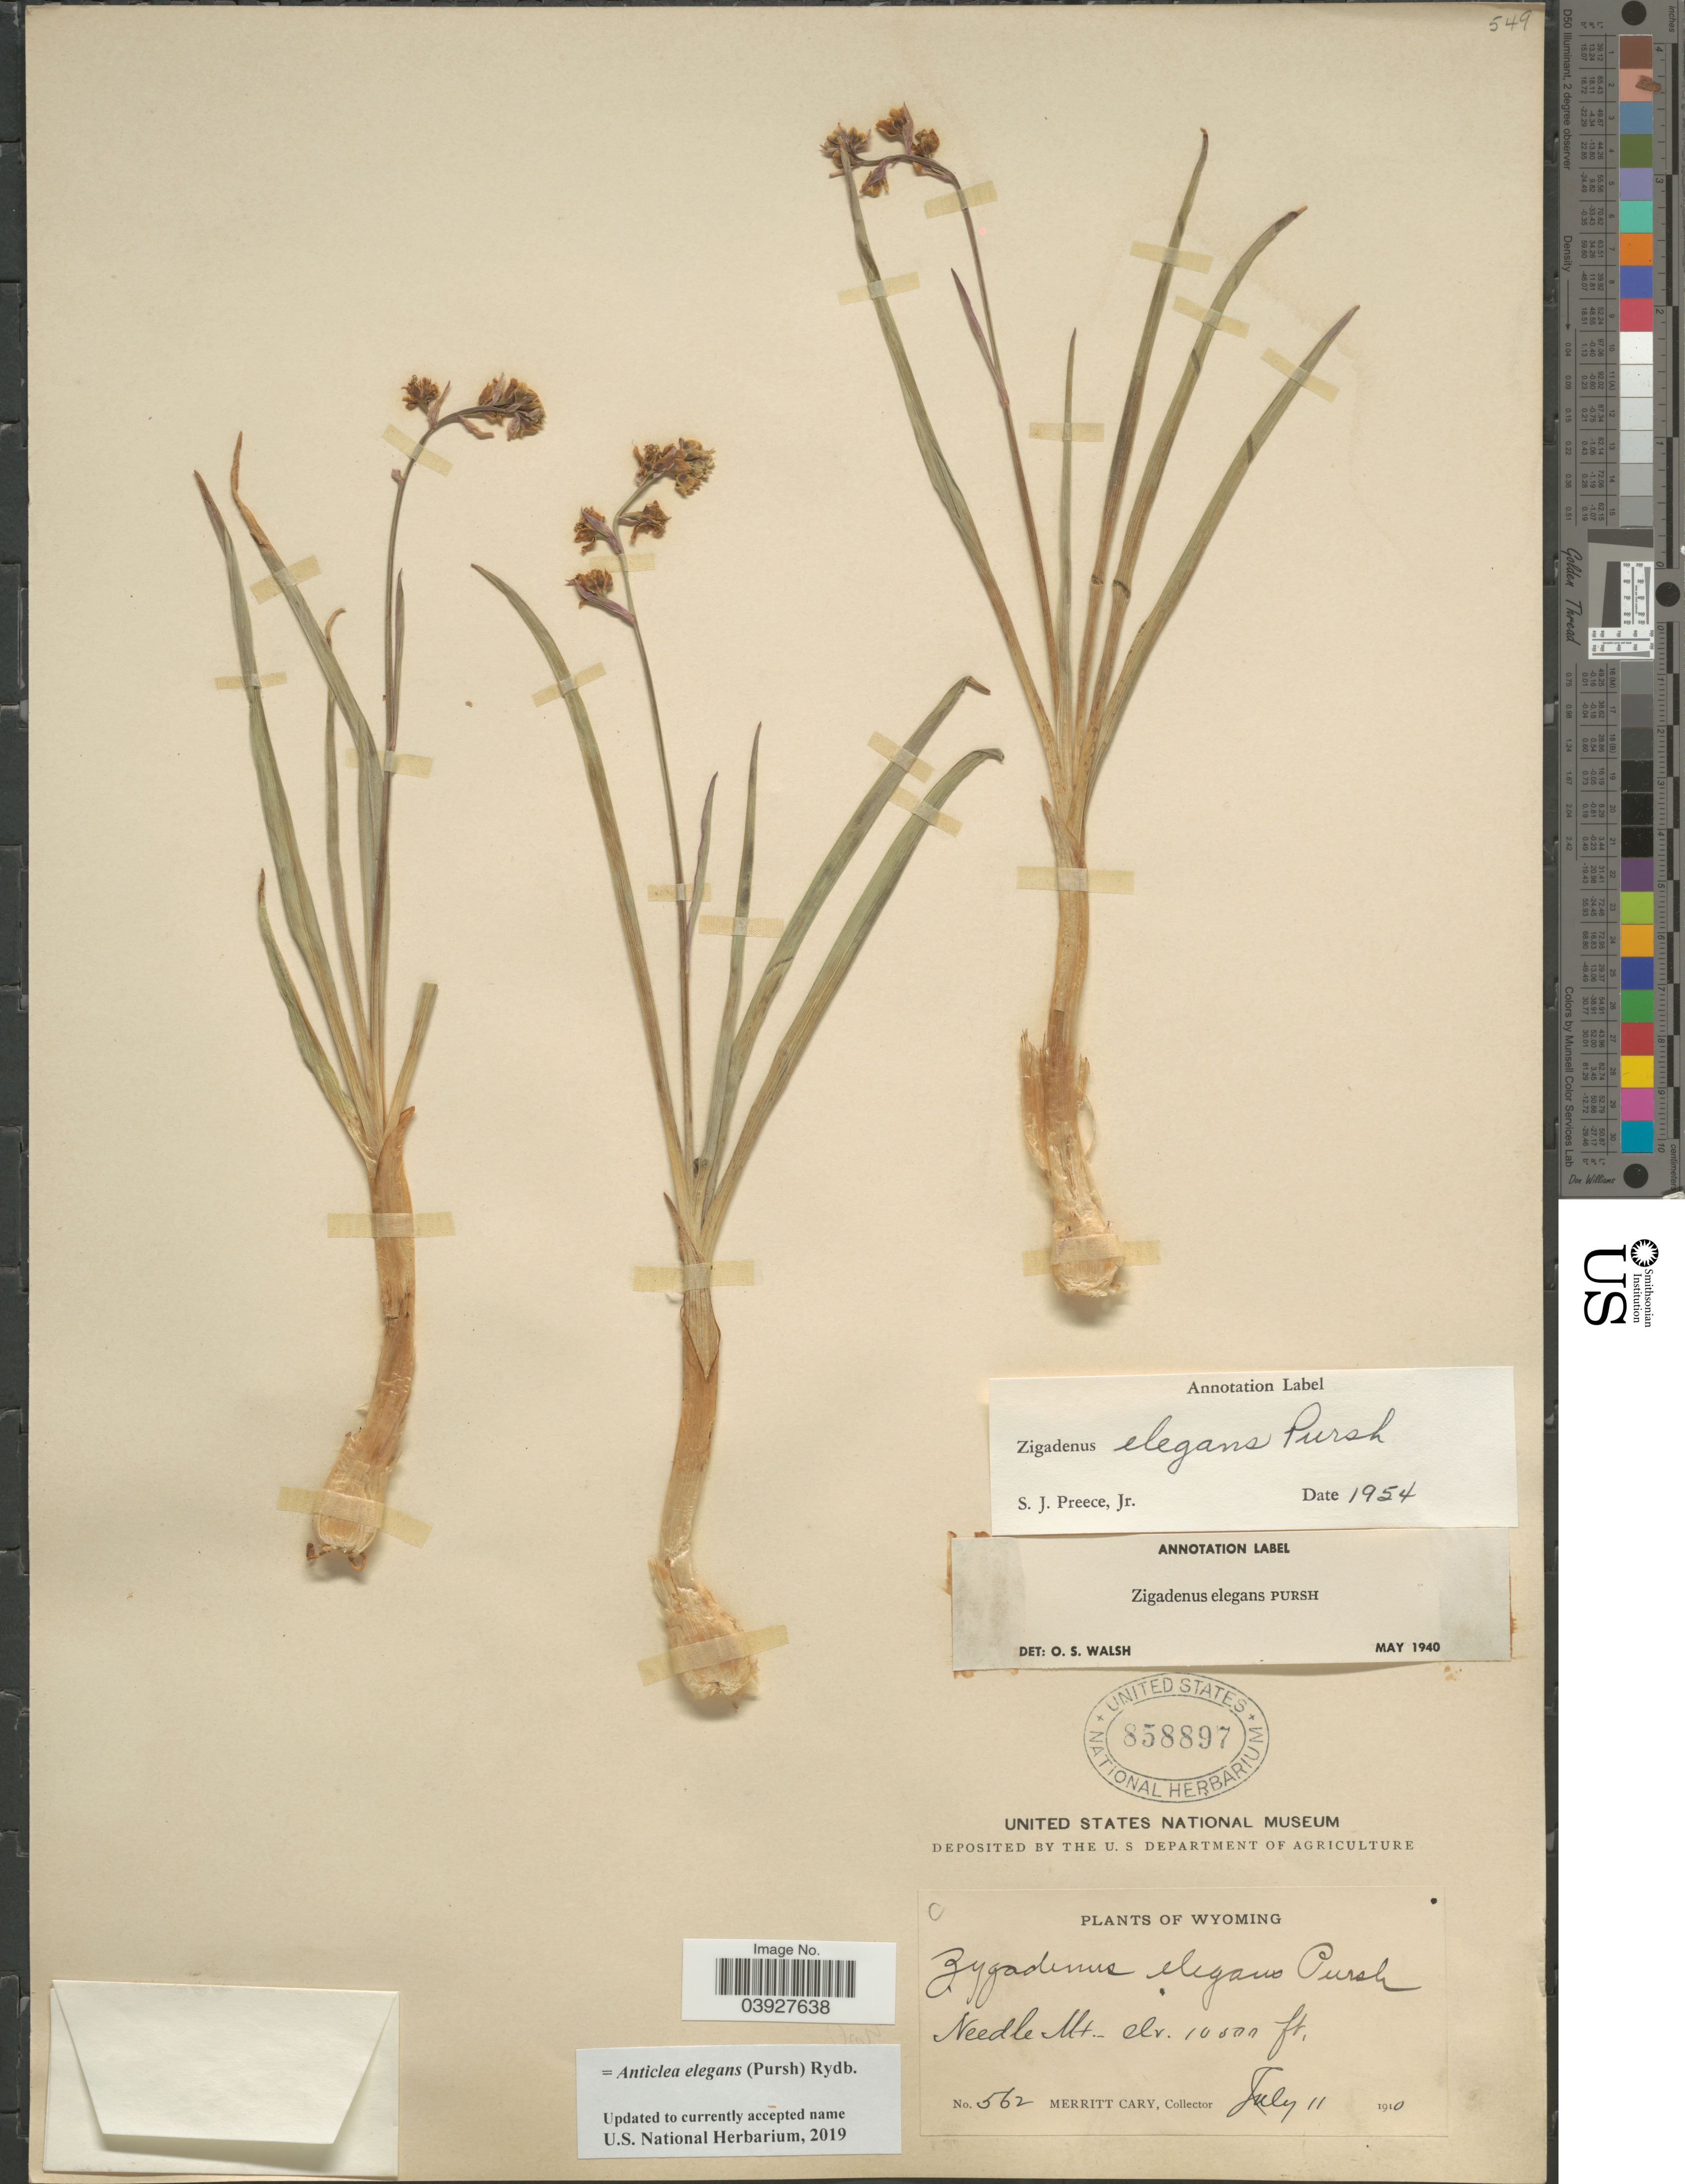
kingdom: Plantae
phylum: Tracheophyta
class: Liliopsida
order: Liliales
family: Melanthiaceae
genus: Anticlea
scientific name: Anticlea elegans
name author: (Pursh) Rydb.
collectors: M. Cary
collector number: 562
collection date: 1910-07-11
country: United States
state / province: Wyoming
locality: Needle Mt.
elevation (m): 3200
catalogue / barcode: US 858897